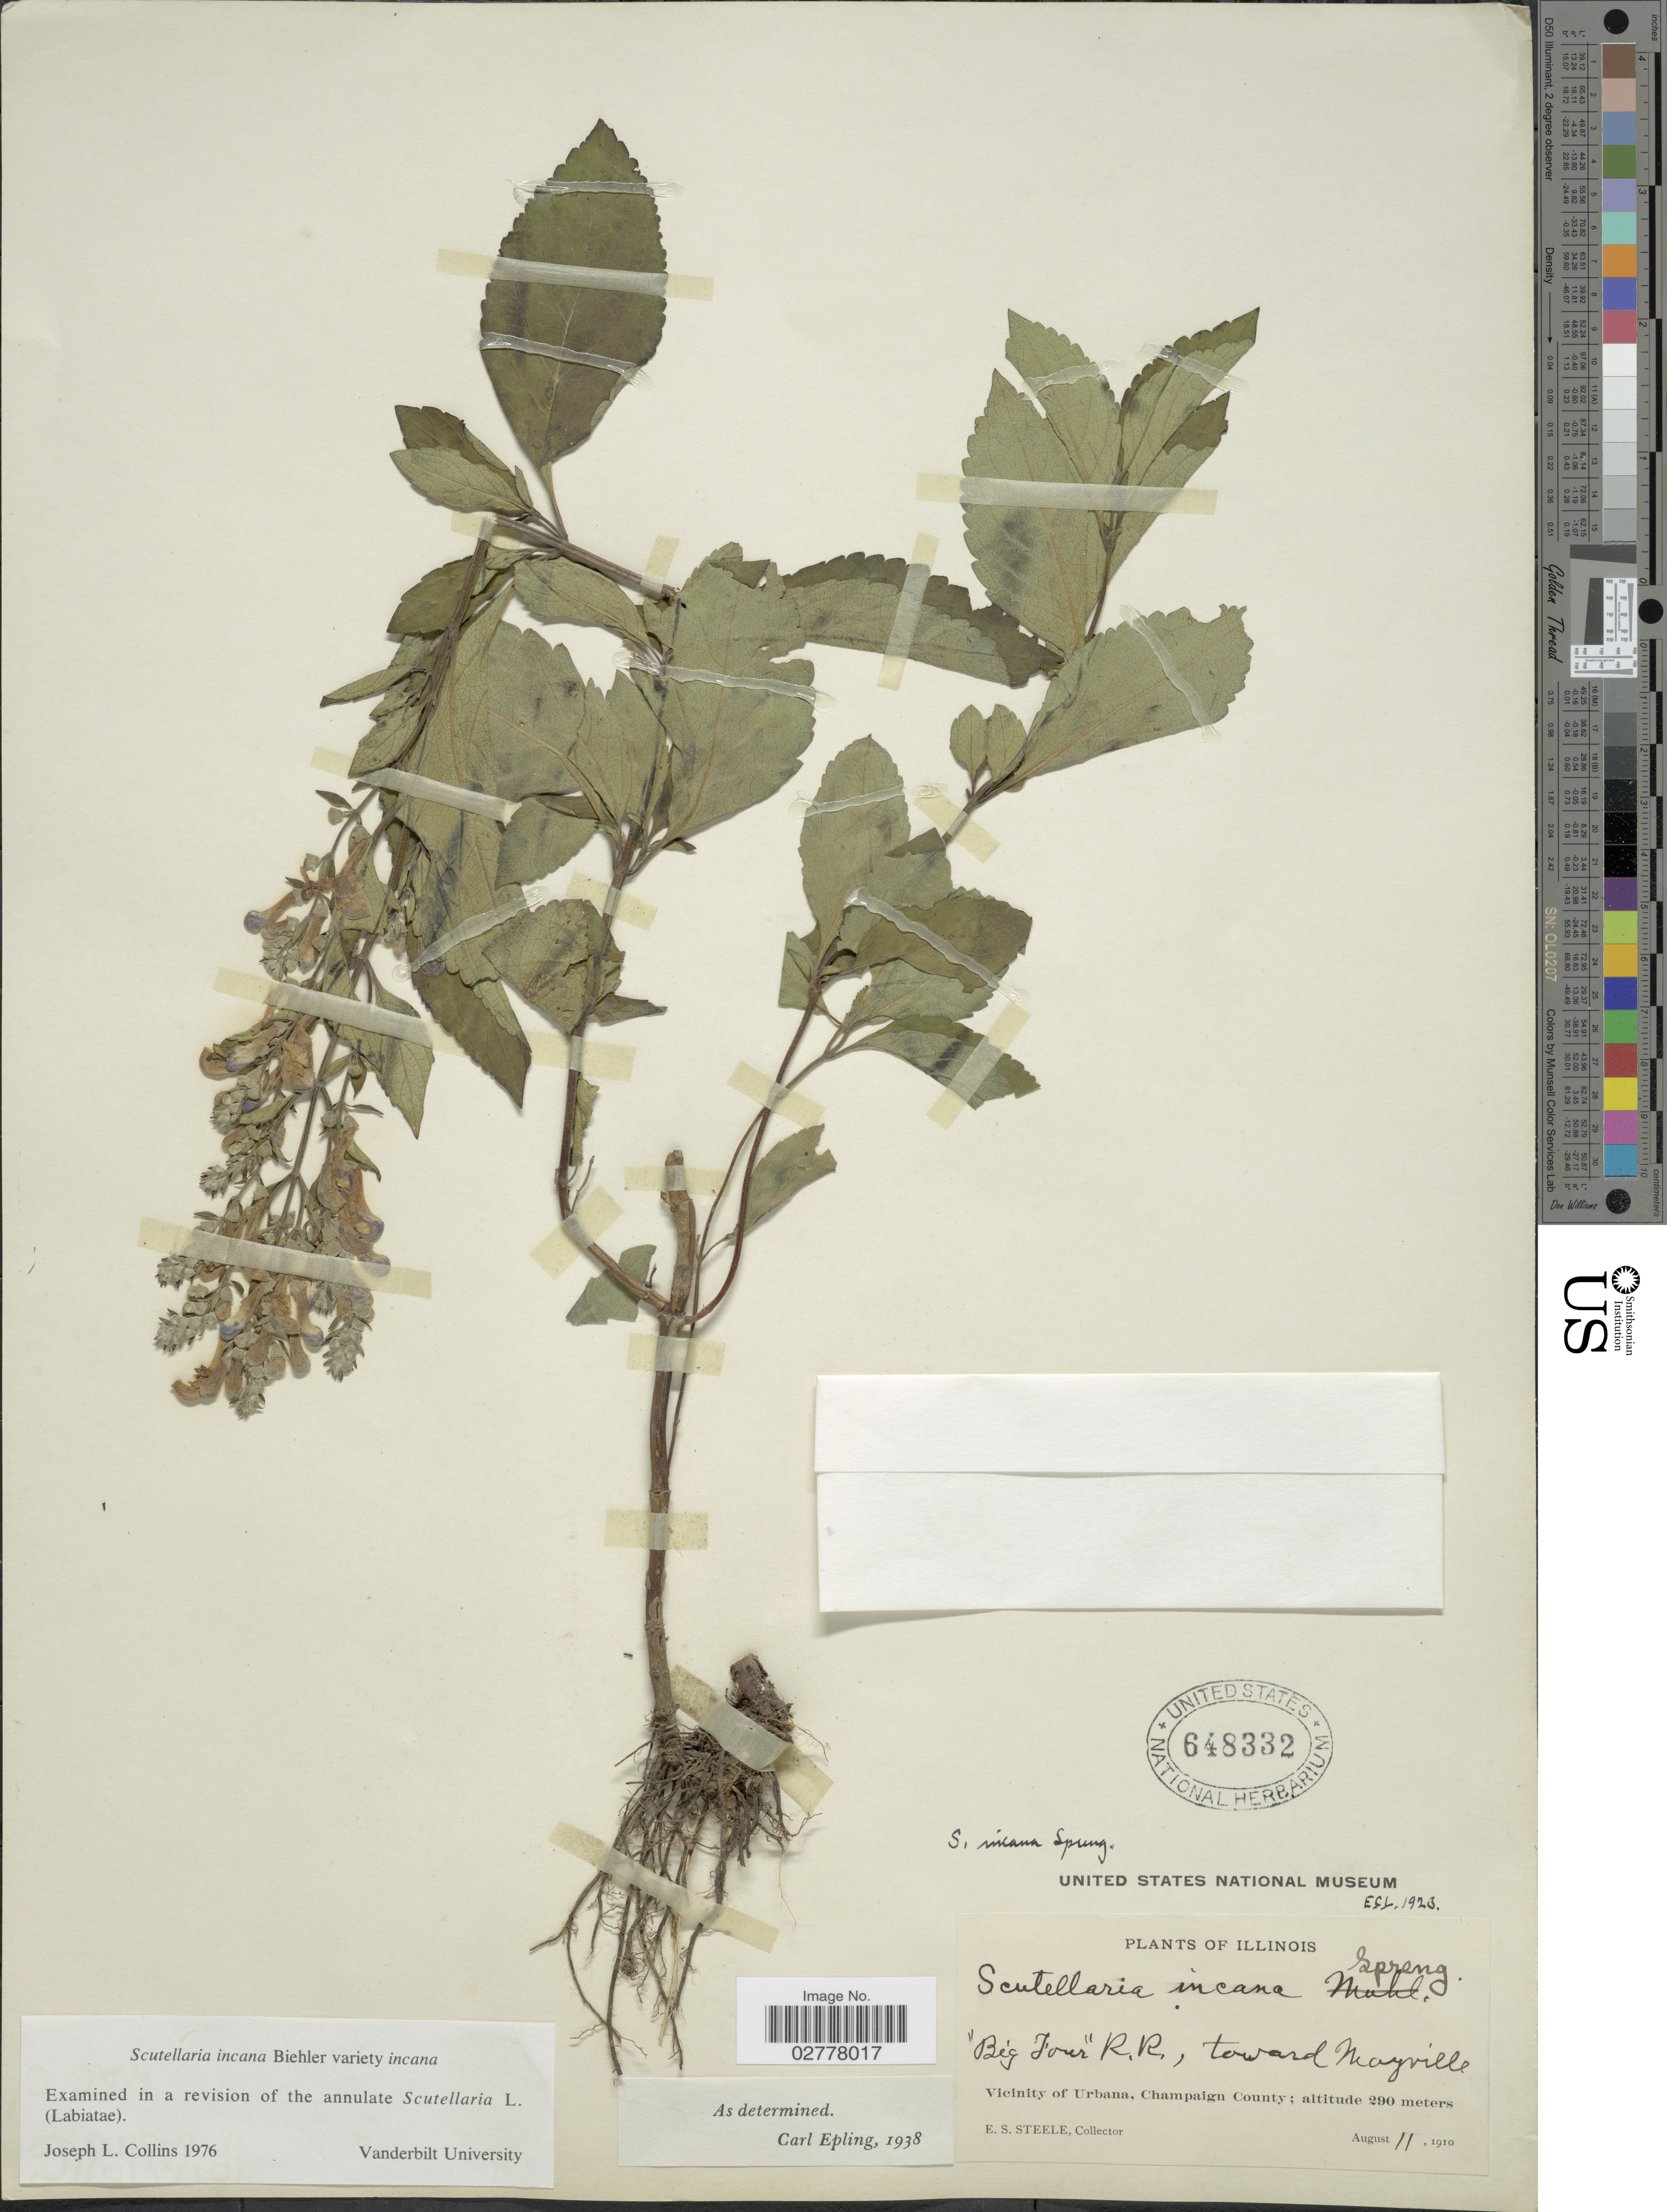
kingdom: Plantae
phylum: Tracheophyta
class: Magnoliopsida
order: Lamiales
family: Lamiaceae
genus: Scutellaria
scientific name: Scutellaria incana var. incana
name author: Biehler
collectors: E. Steele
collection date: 1910-08-11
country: United States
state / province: Illinois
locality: Big Four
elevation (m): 290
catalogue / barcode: US 648332